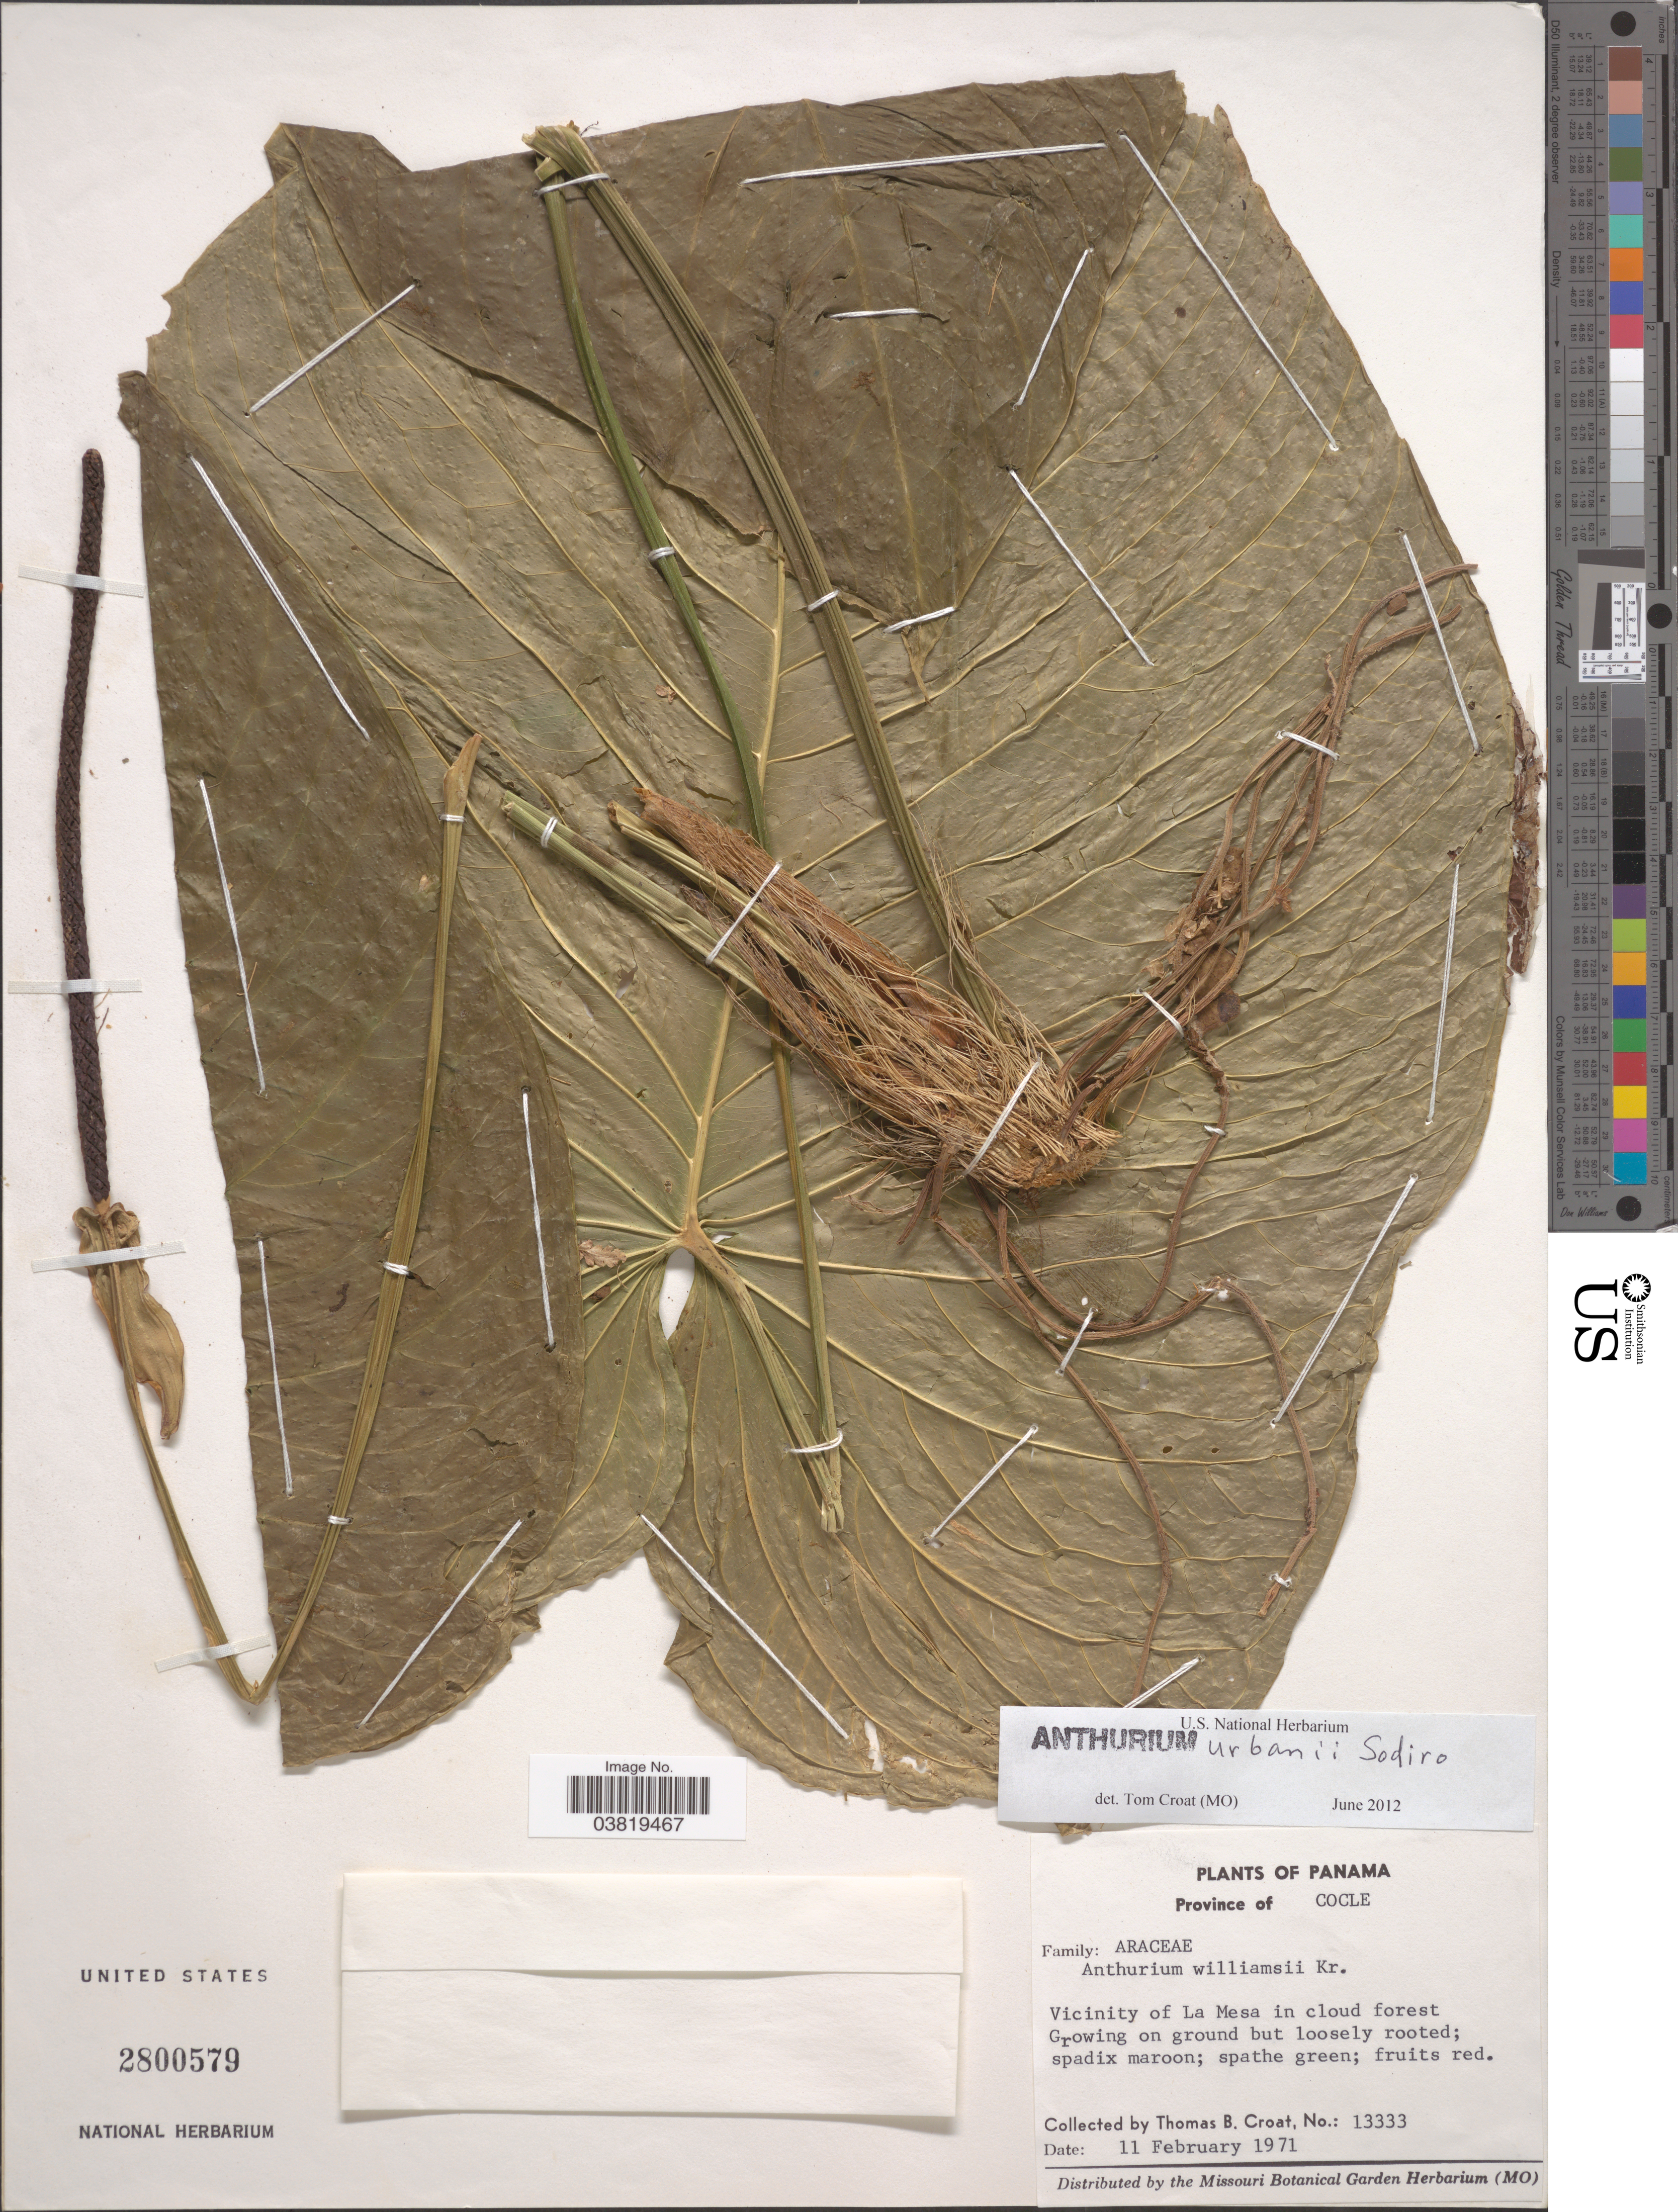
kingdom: Plantae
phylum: Tracheophyta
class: Liliopsida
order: Alismatales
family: Araceae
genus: Anthurium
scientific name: Anthurium urbanii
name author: Sodiro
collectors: T. B. Croat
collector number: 13333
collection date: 1971-02-11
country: Panama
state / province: Cocle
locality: Vicinity of La Mesa in cloud forest.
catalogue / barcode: US 2800579